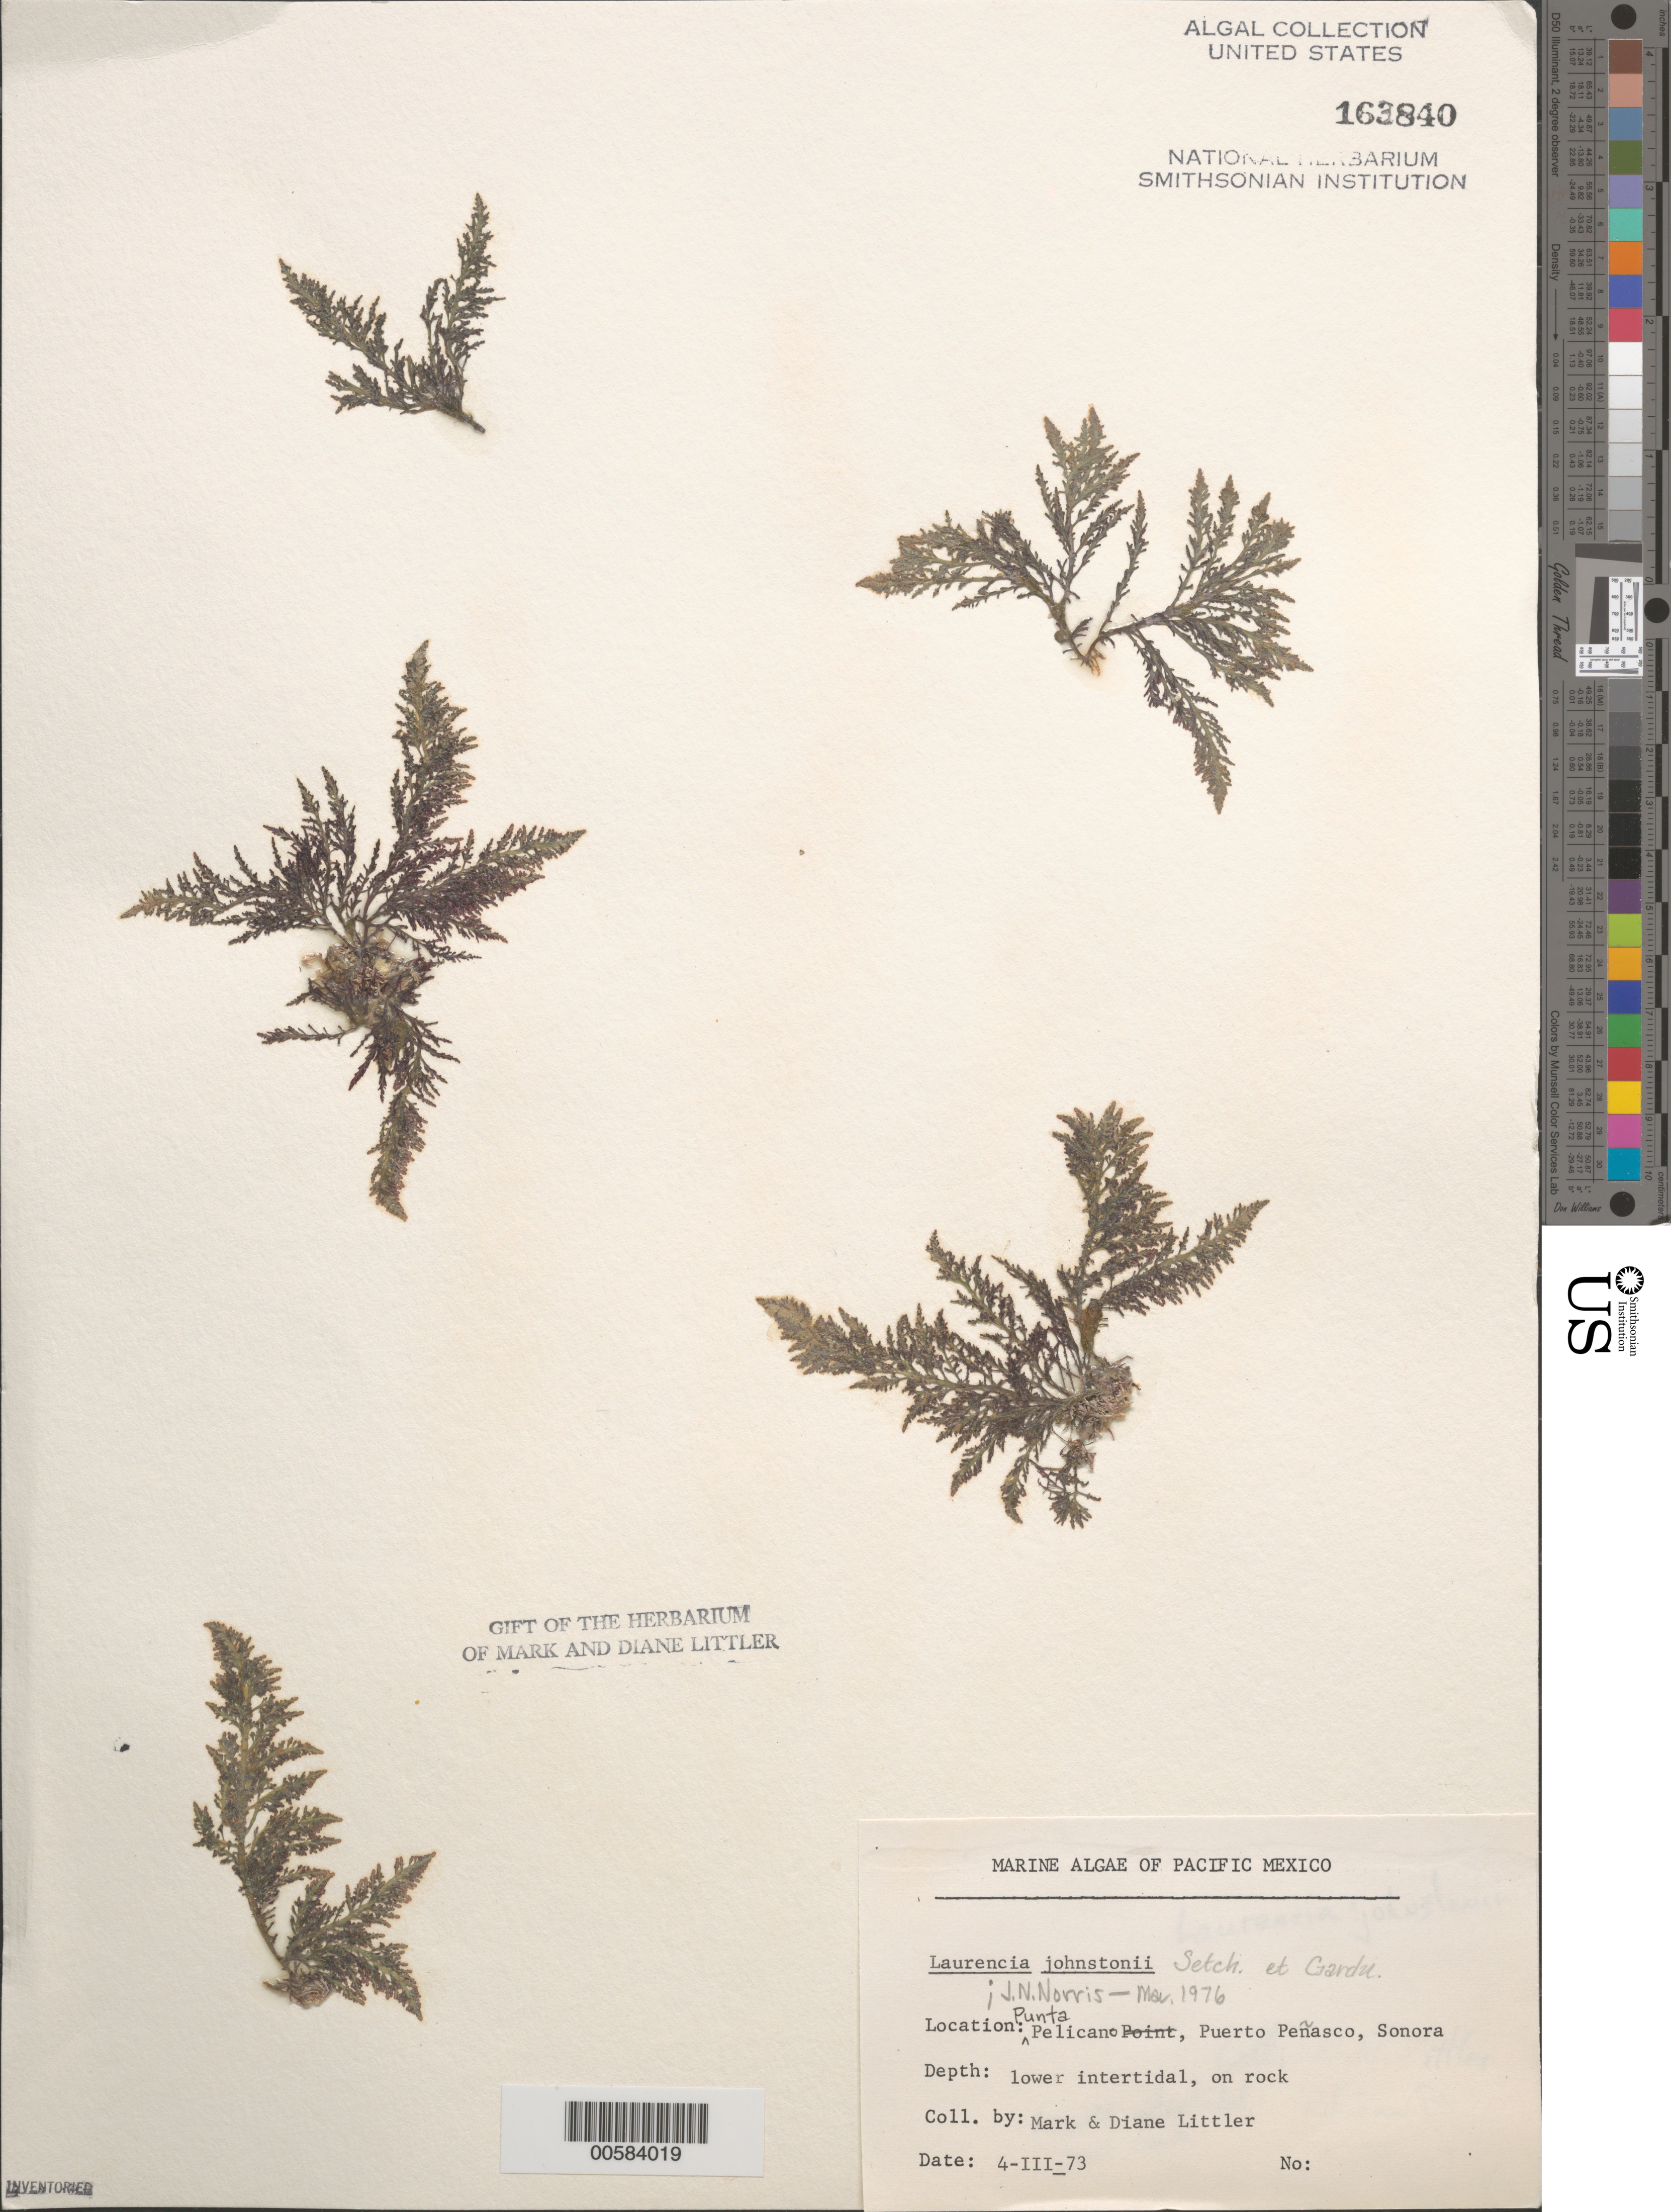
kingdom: Plantae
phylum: Rhodophyta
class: Florideophyceae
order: Ceramiales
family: Rhodomelaceae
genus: Laurencia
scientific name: Laurencia johnstonii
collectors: M. M. Littler & D. S. Littler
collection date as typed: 04 Mar 1973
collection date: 1973-03-04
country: Mexico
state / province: Sonora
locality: Punta Pelicano, Puerto Penasco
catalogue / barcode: US 163840